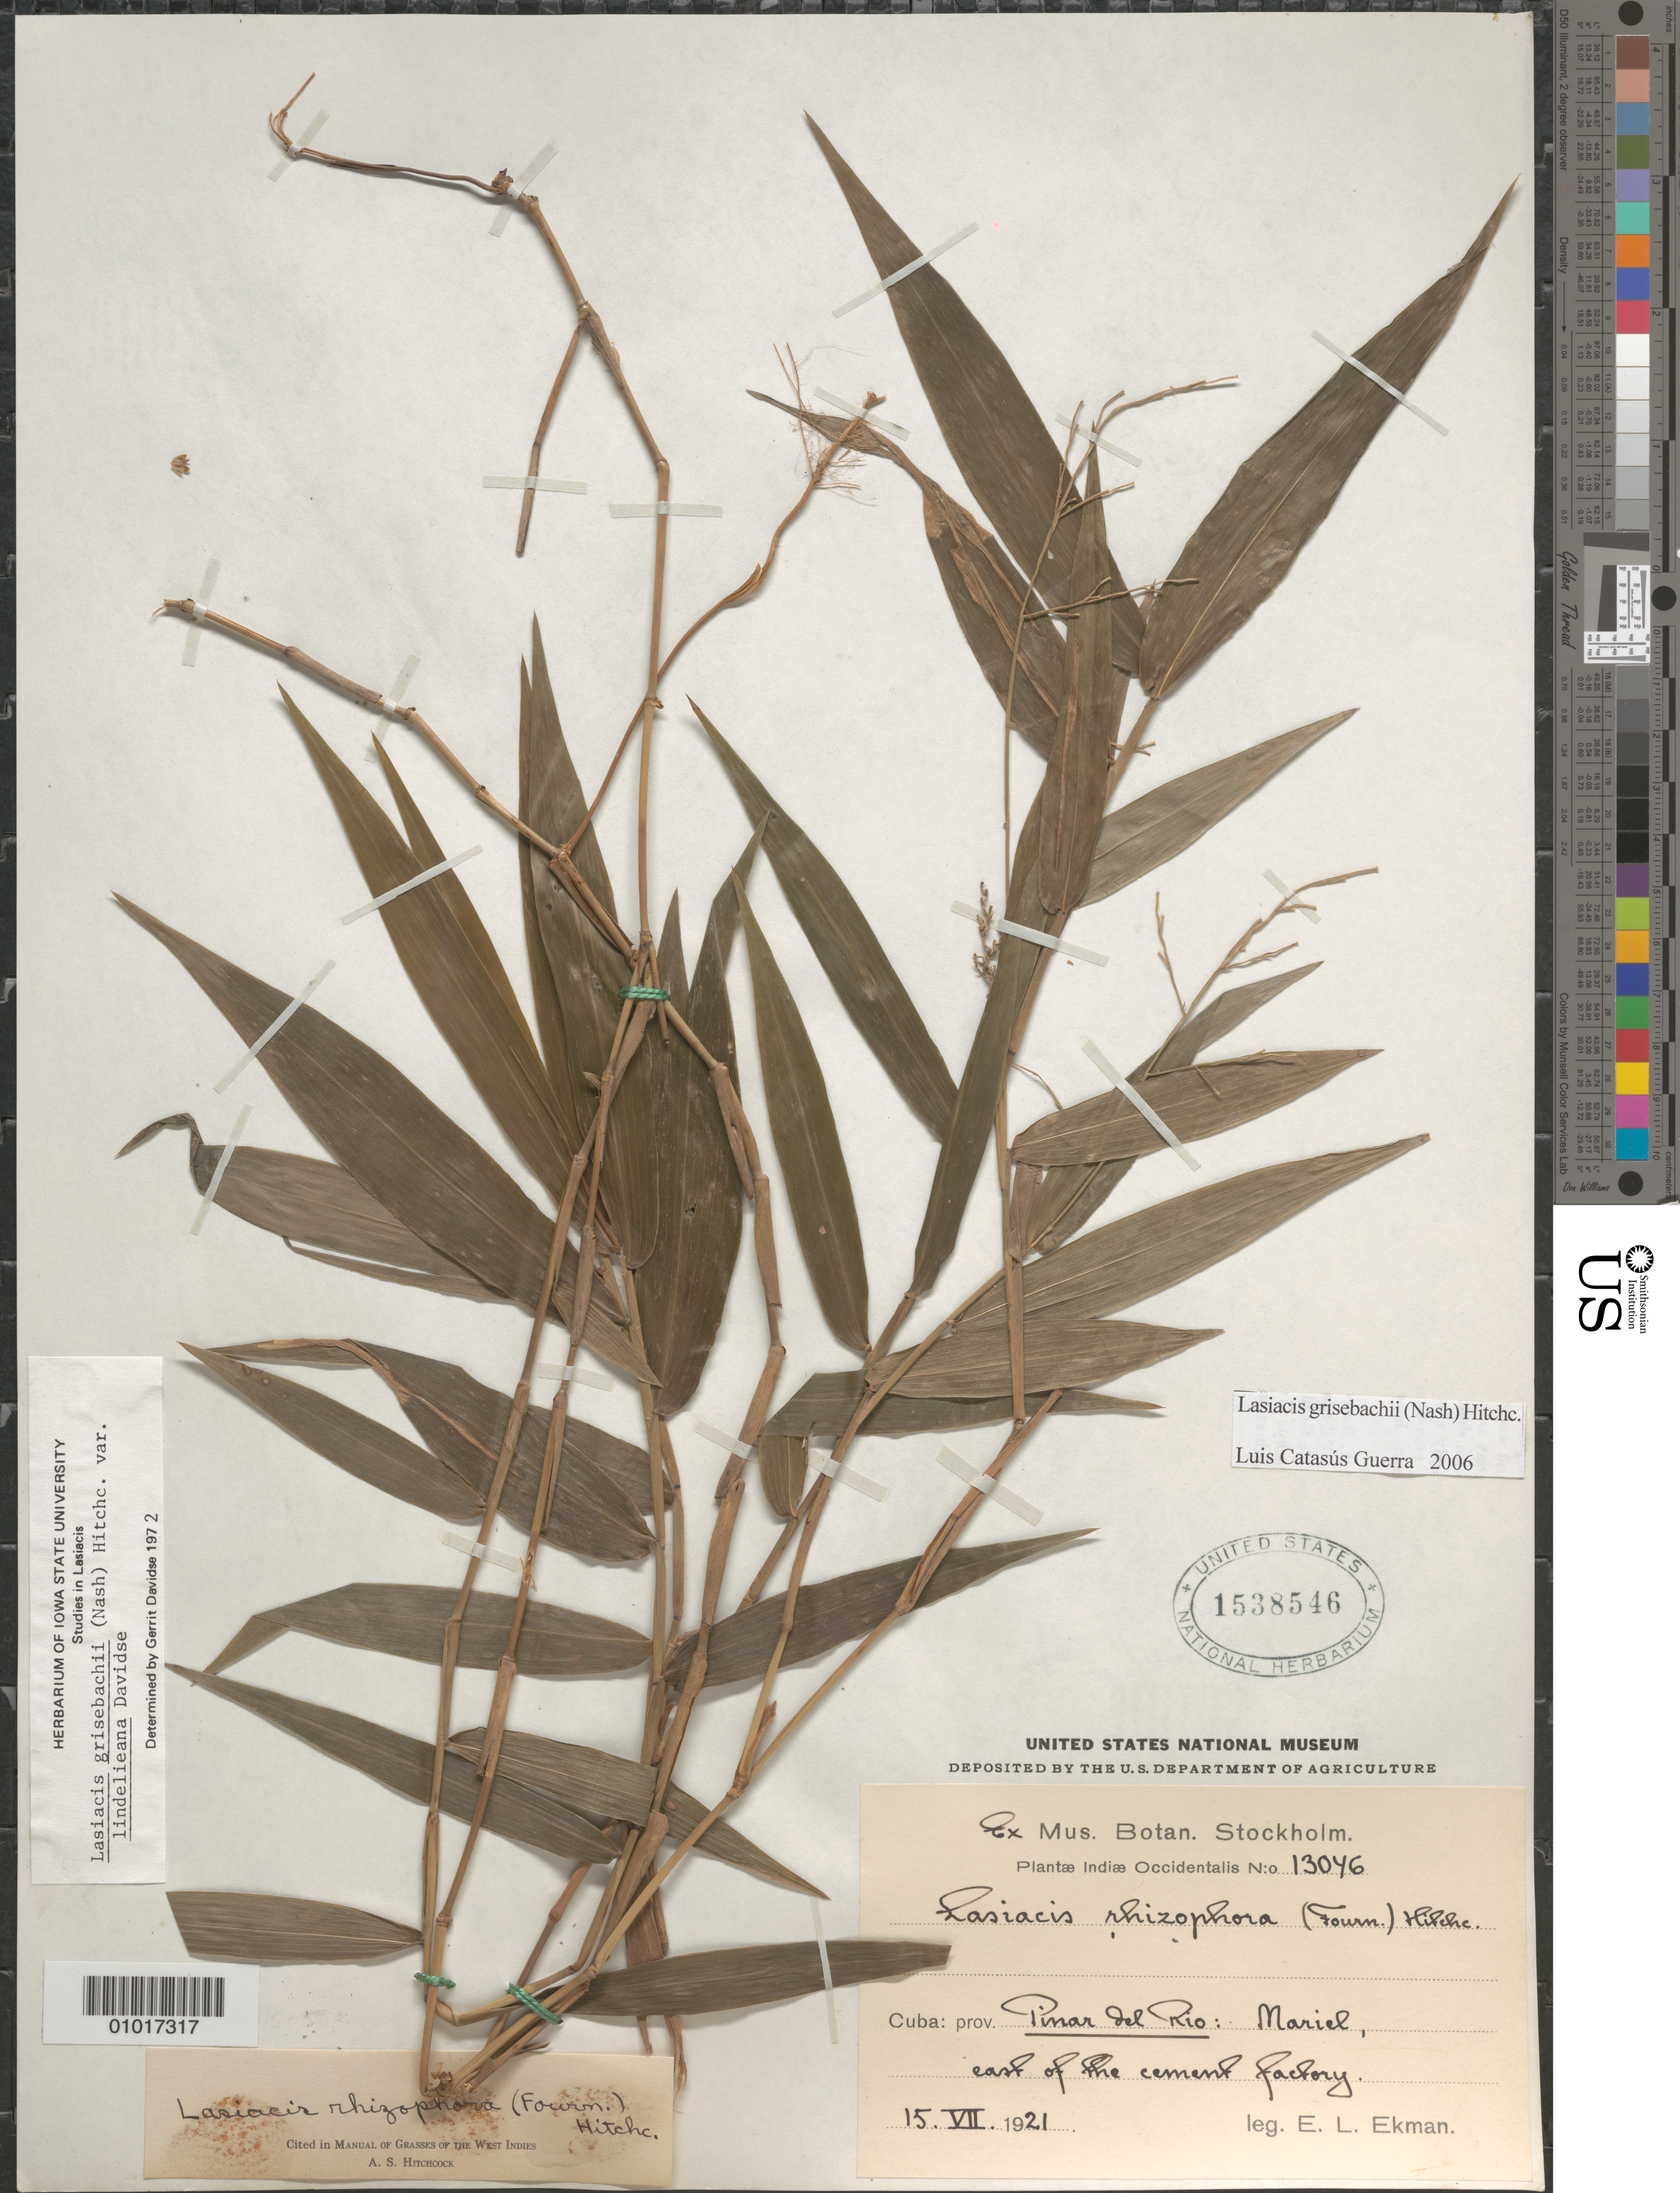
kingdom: Plantae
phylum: Tracheophyta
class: Liliopsida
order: Poales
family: Poaceae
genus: Lasiacis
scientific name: Lasiacis divaricata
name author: (L.) Hitchc.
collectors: E. L. Ekman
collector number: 13046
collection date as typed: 15 Jul 1921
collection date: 1921-07-15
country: Cuba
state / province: Pinar del Rio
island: Cuba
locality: Mariel, east of the cement factory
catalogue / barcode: US 1538546